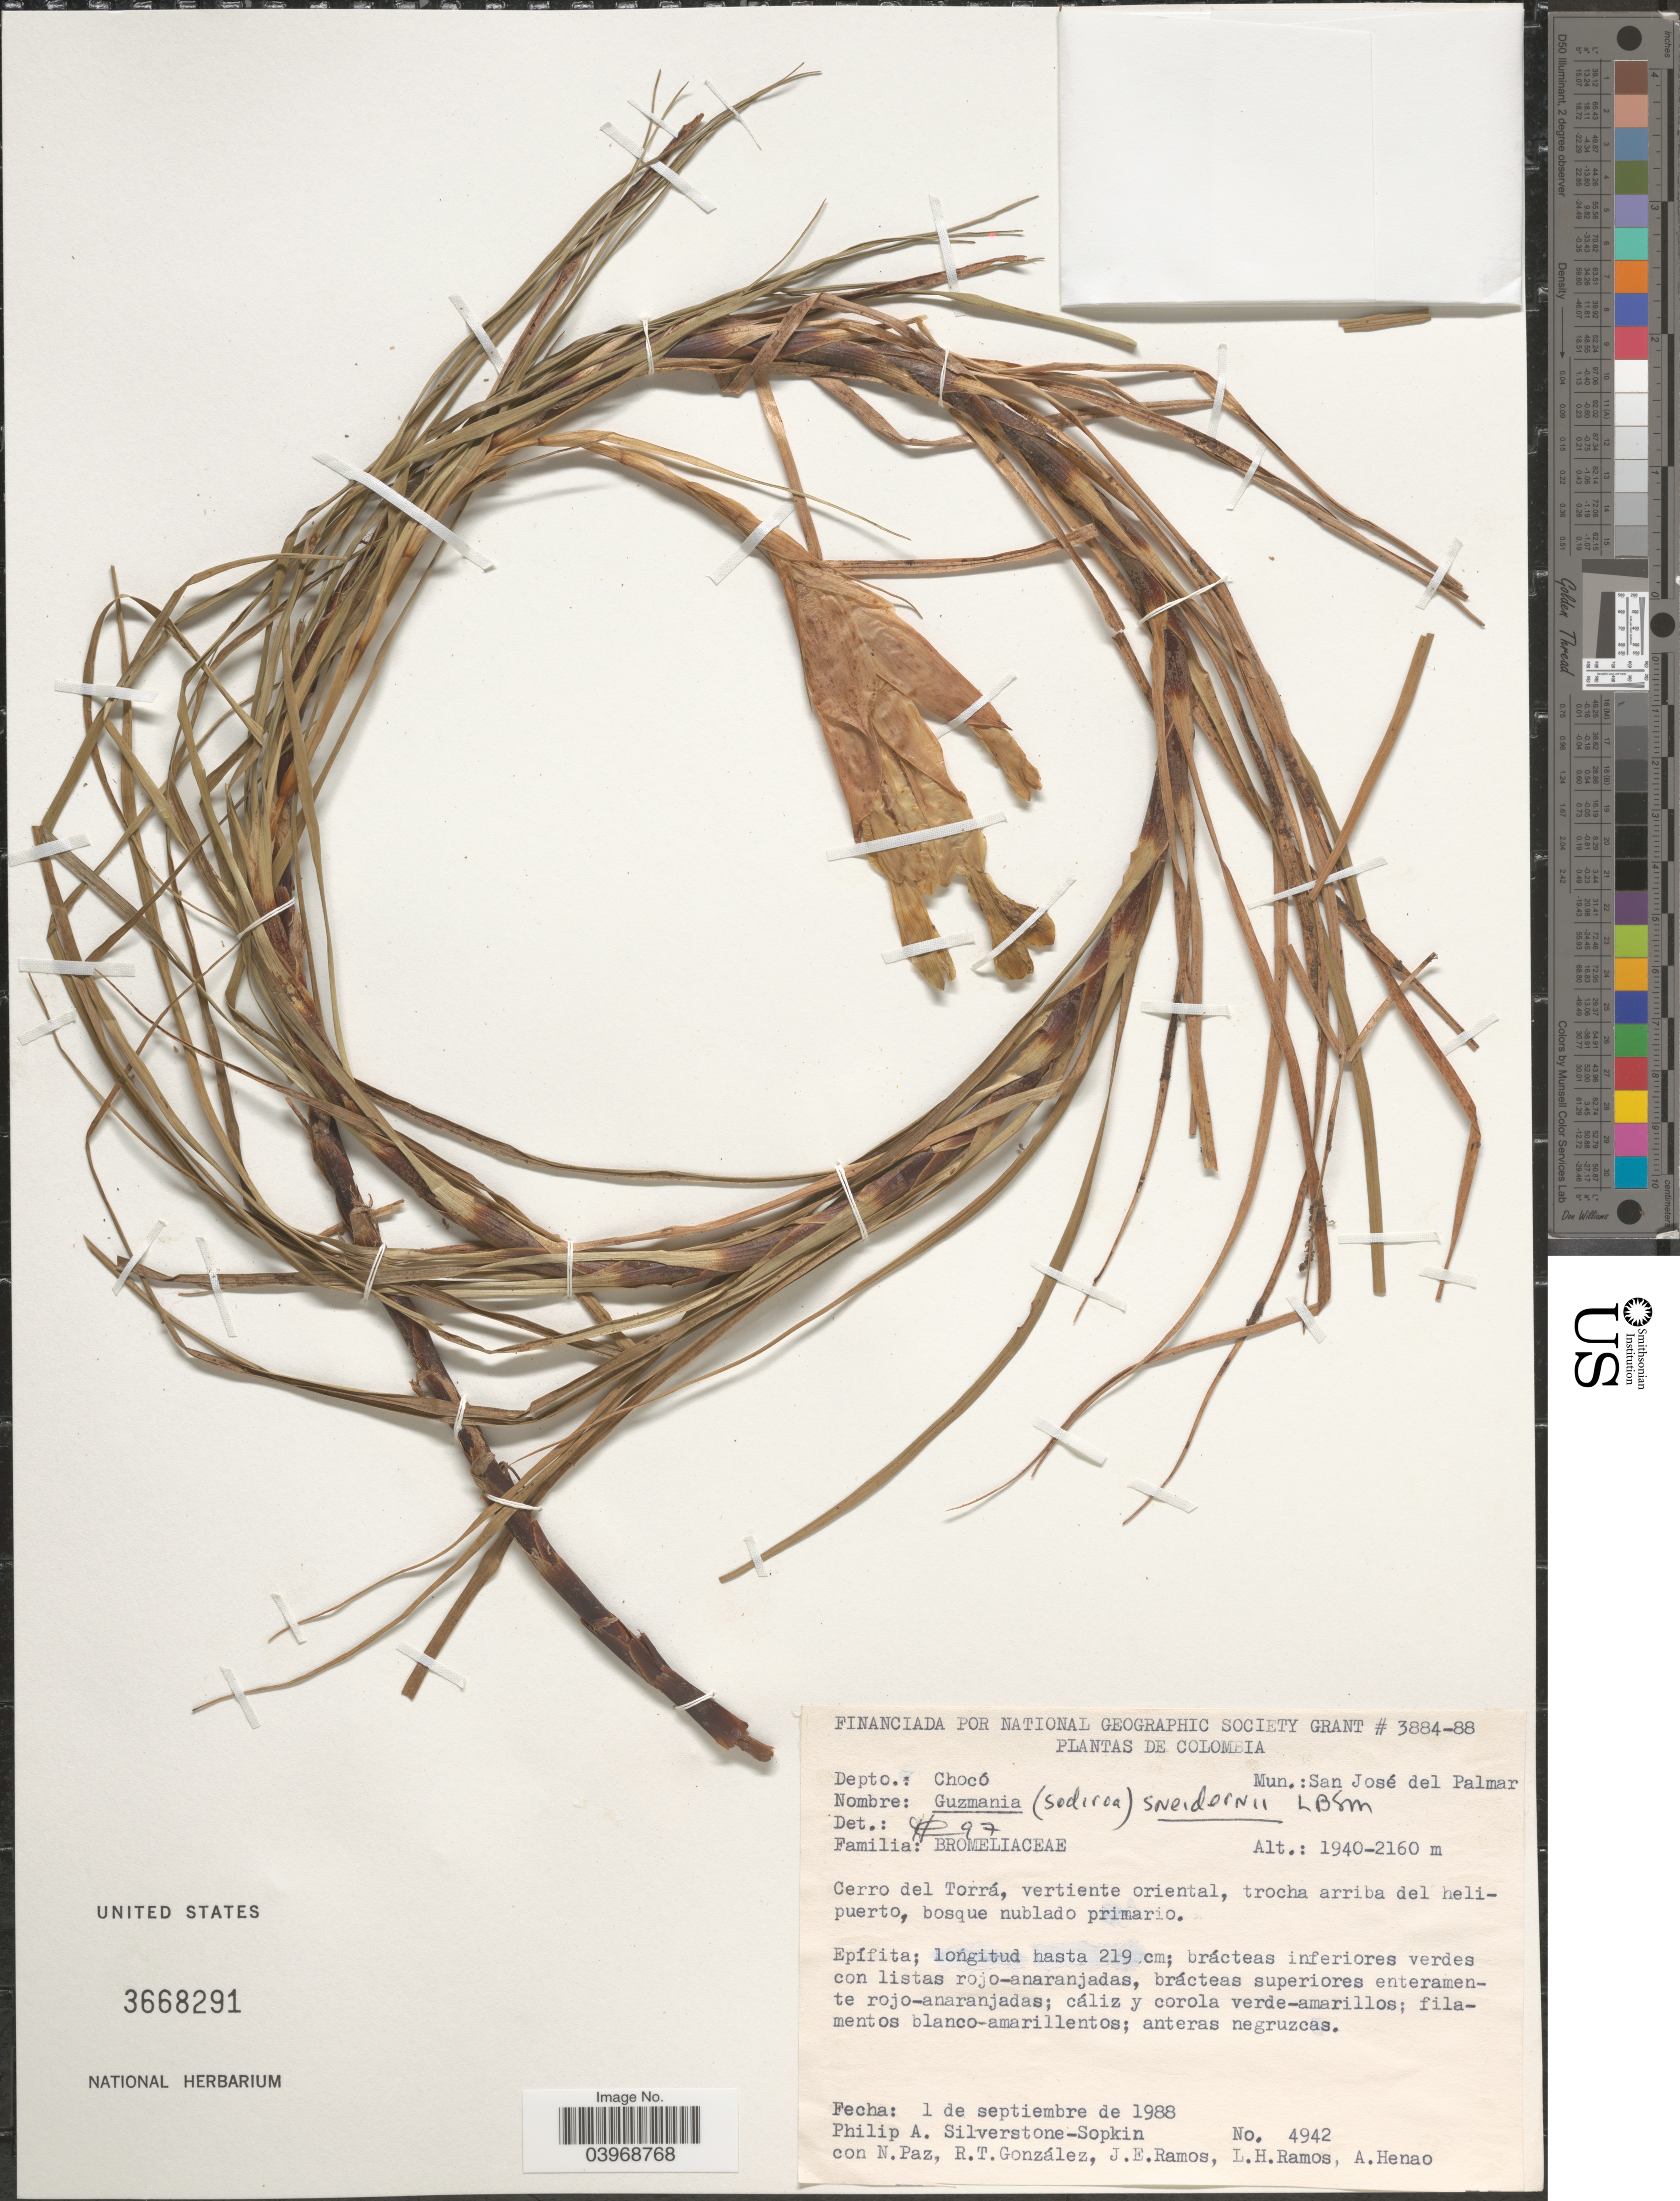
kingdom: Plantae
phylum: Tracheophyta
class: Liliopsida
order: Poales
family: Bromeliaceae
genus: Guzmania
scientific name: Guzmania sneidernii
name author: L.B. Sm.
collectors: P. A. Silverstone-Sopkin, N. Paz, R. Gonzalez, J. E. Ramos & et al.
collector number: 4942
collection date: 1988-09-01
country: Colombia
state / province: Chocó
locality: Depto.: Chocó. Mun.: San José del Palmar. Cerro del Torrá, vertiente oriental, trocha arriba del helipuerto, bosque nublado primario.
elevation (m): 1940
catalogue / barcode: US 3668291